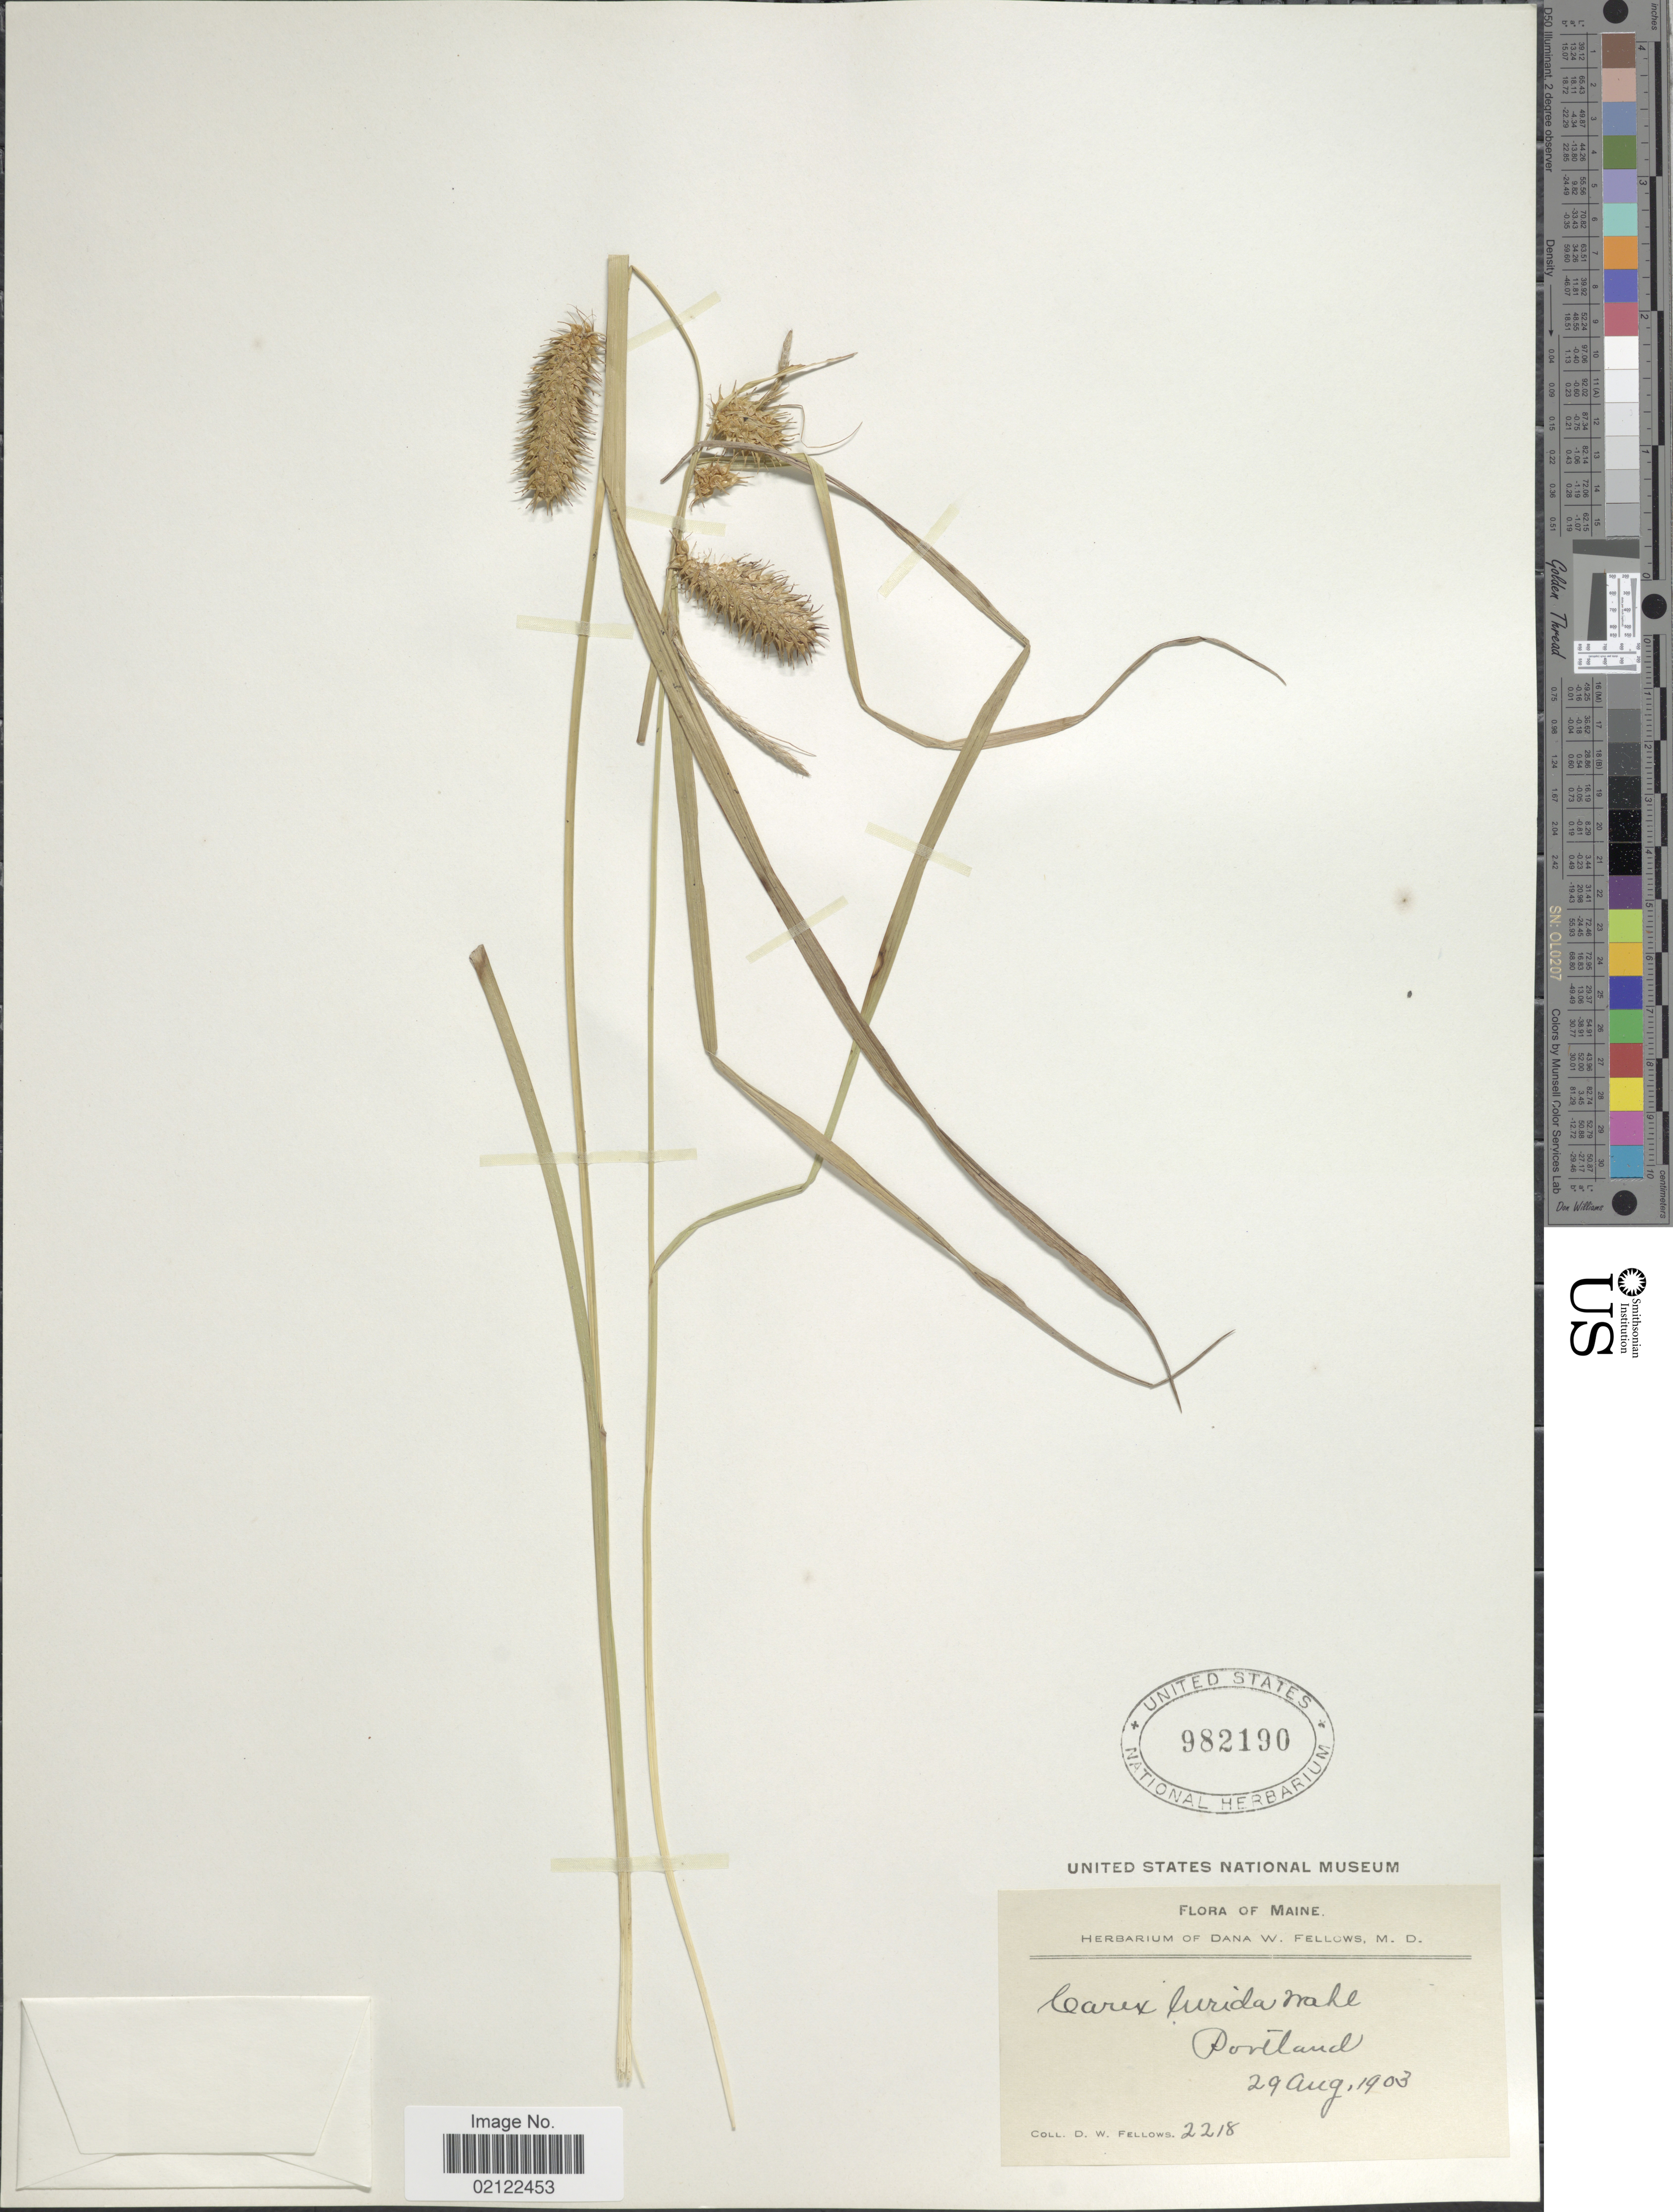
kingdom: Plantae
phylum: Tracheophyta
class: Liliopsida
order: Poales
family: Cyperaceae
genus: Carex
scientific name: Carex lurida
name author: Wahlenb.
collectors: D. W. Fellows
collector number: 2218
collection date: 1903-08-29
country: United States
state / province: Maine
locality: Portland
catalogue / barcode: US 982190